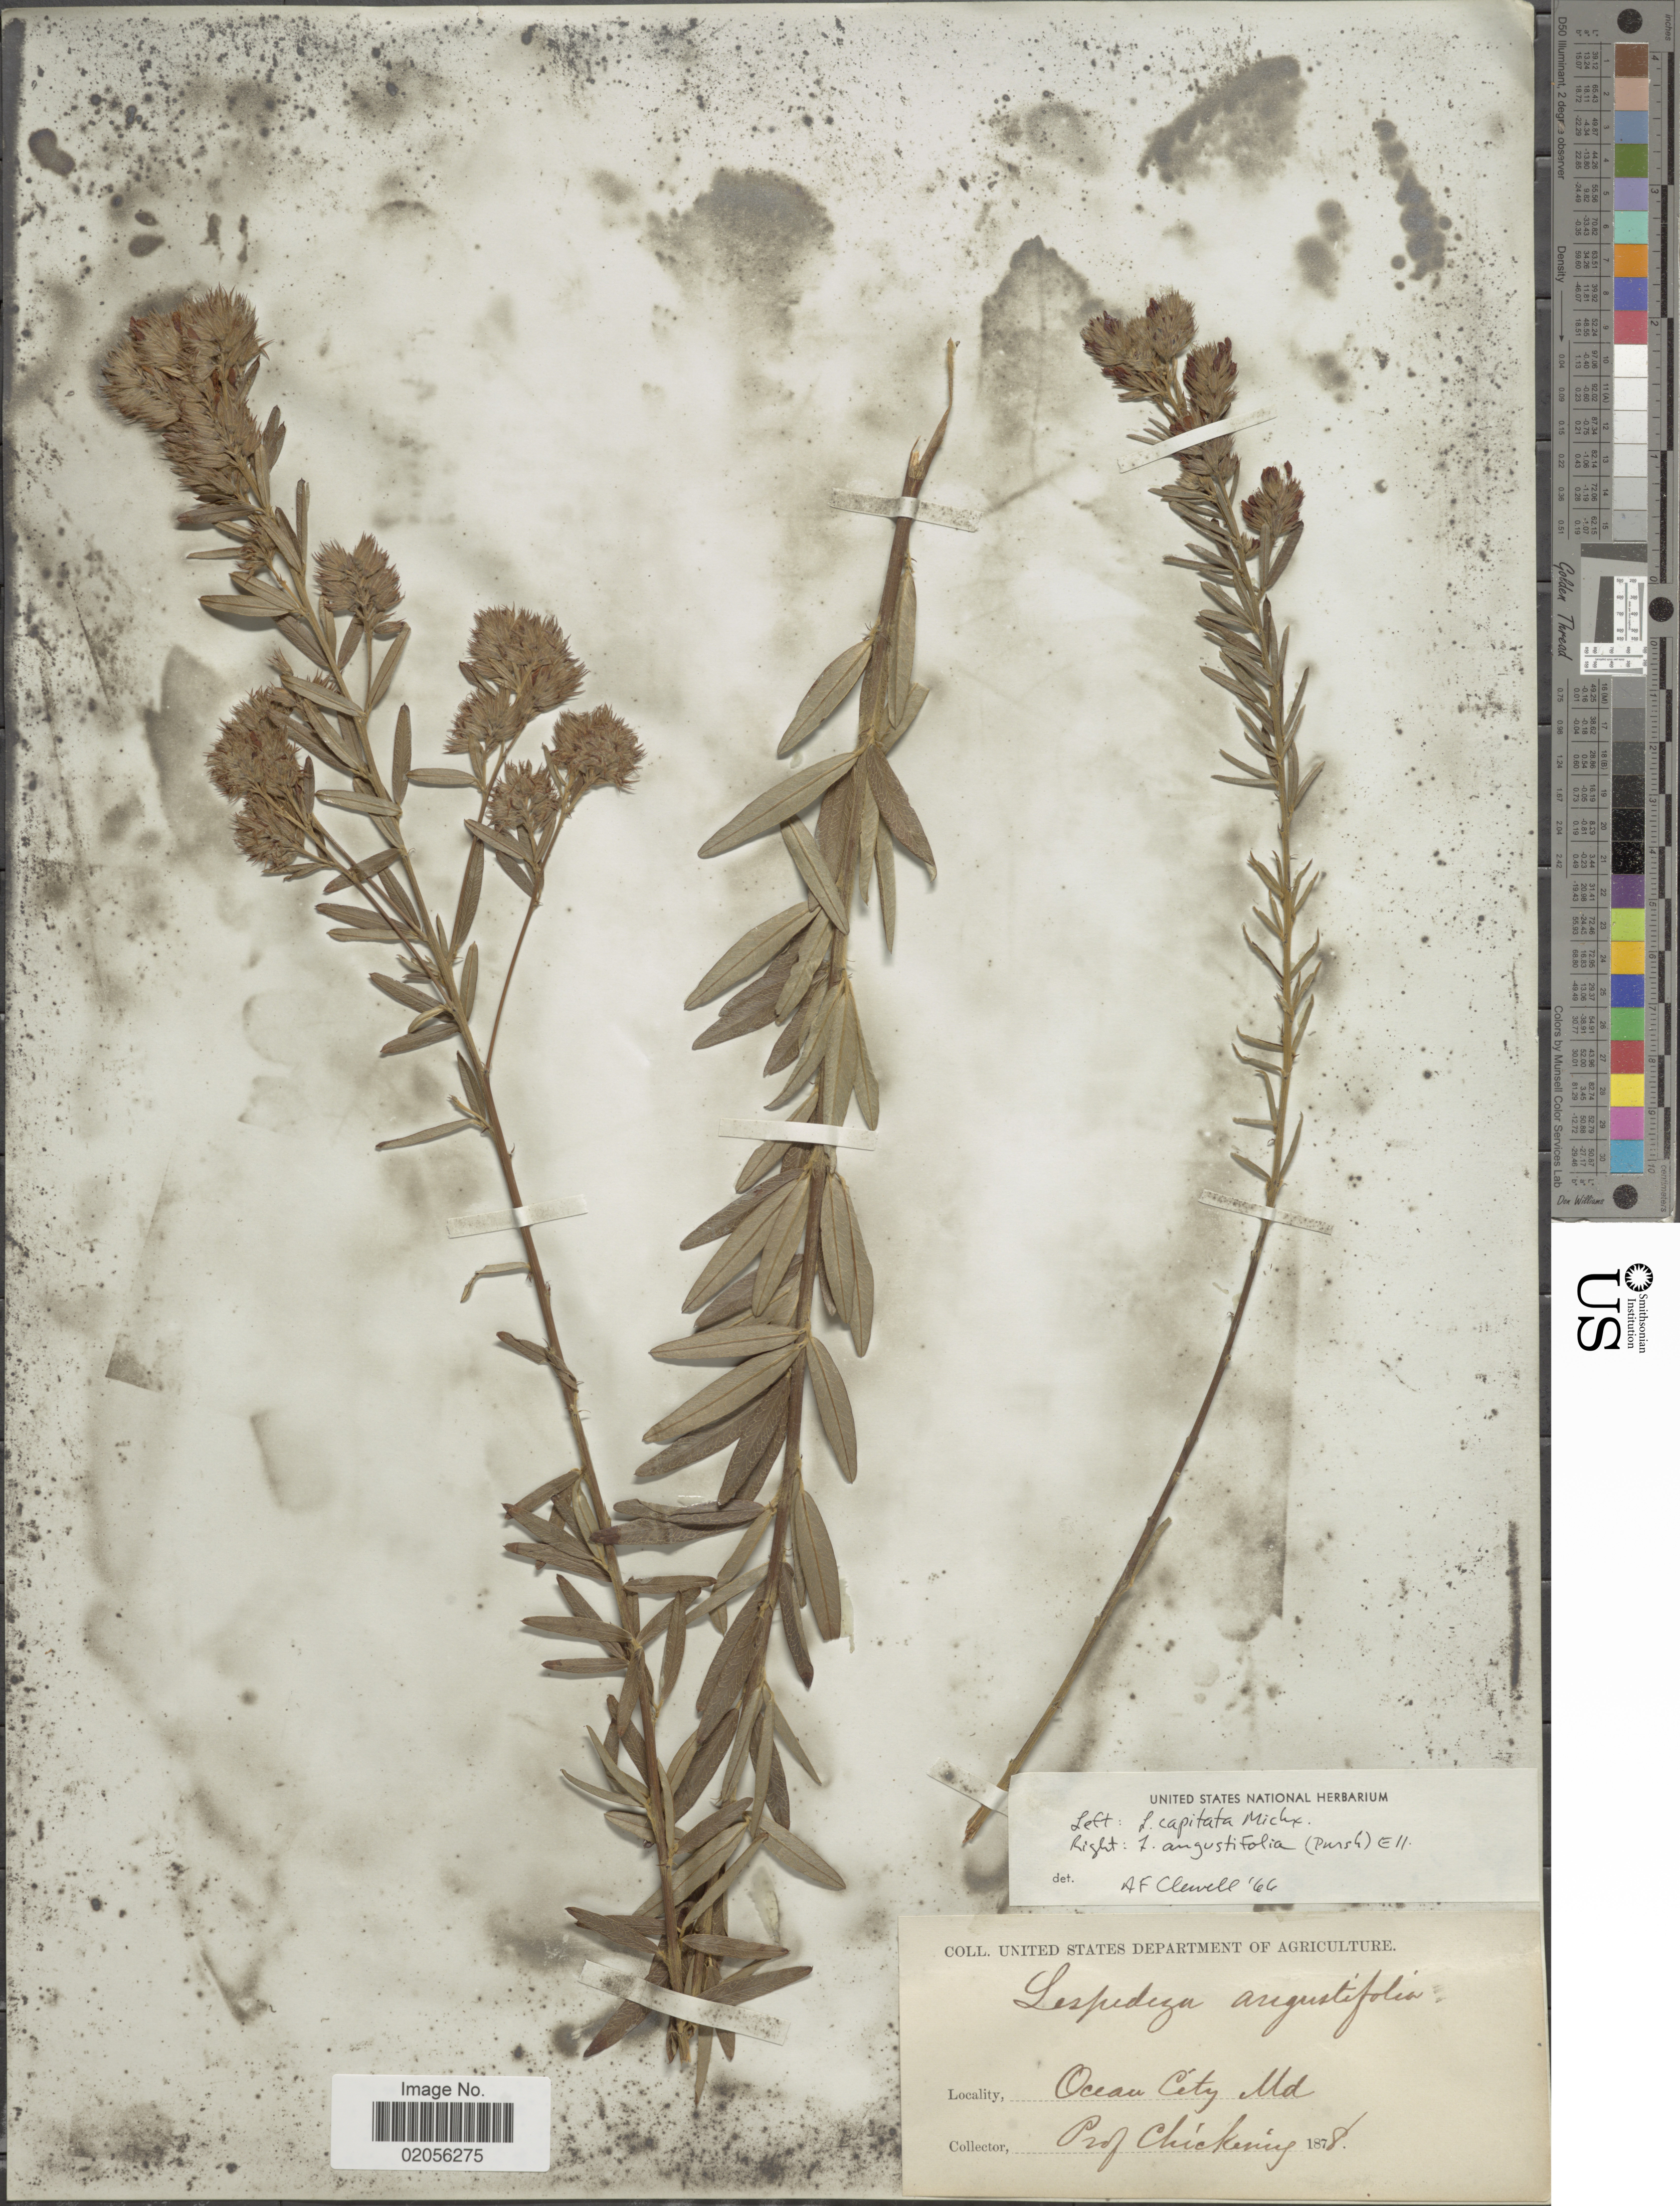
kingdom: Plantae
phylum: Tracheophyta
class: Magnoliopsida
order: Fabales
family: Fabaceae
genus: Lespedeza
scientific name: Lespedeza angustifolia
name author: (Pursh) Elliott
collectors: -. Chickering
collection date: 1878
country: United States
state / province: Maryland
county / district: Worcester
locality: Ocean City